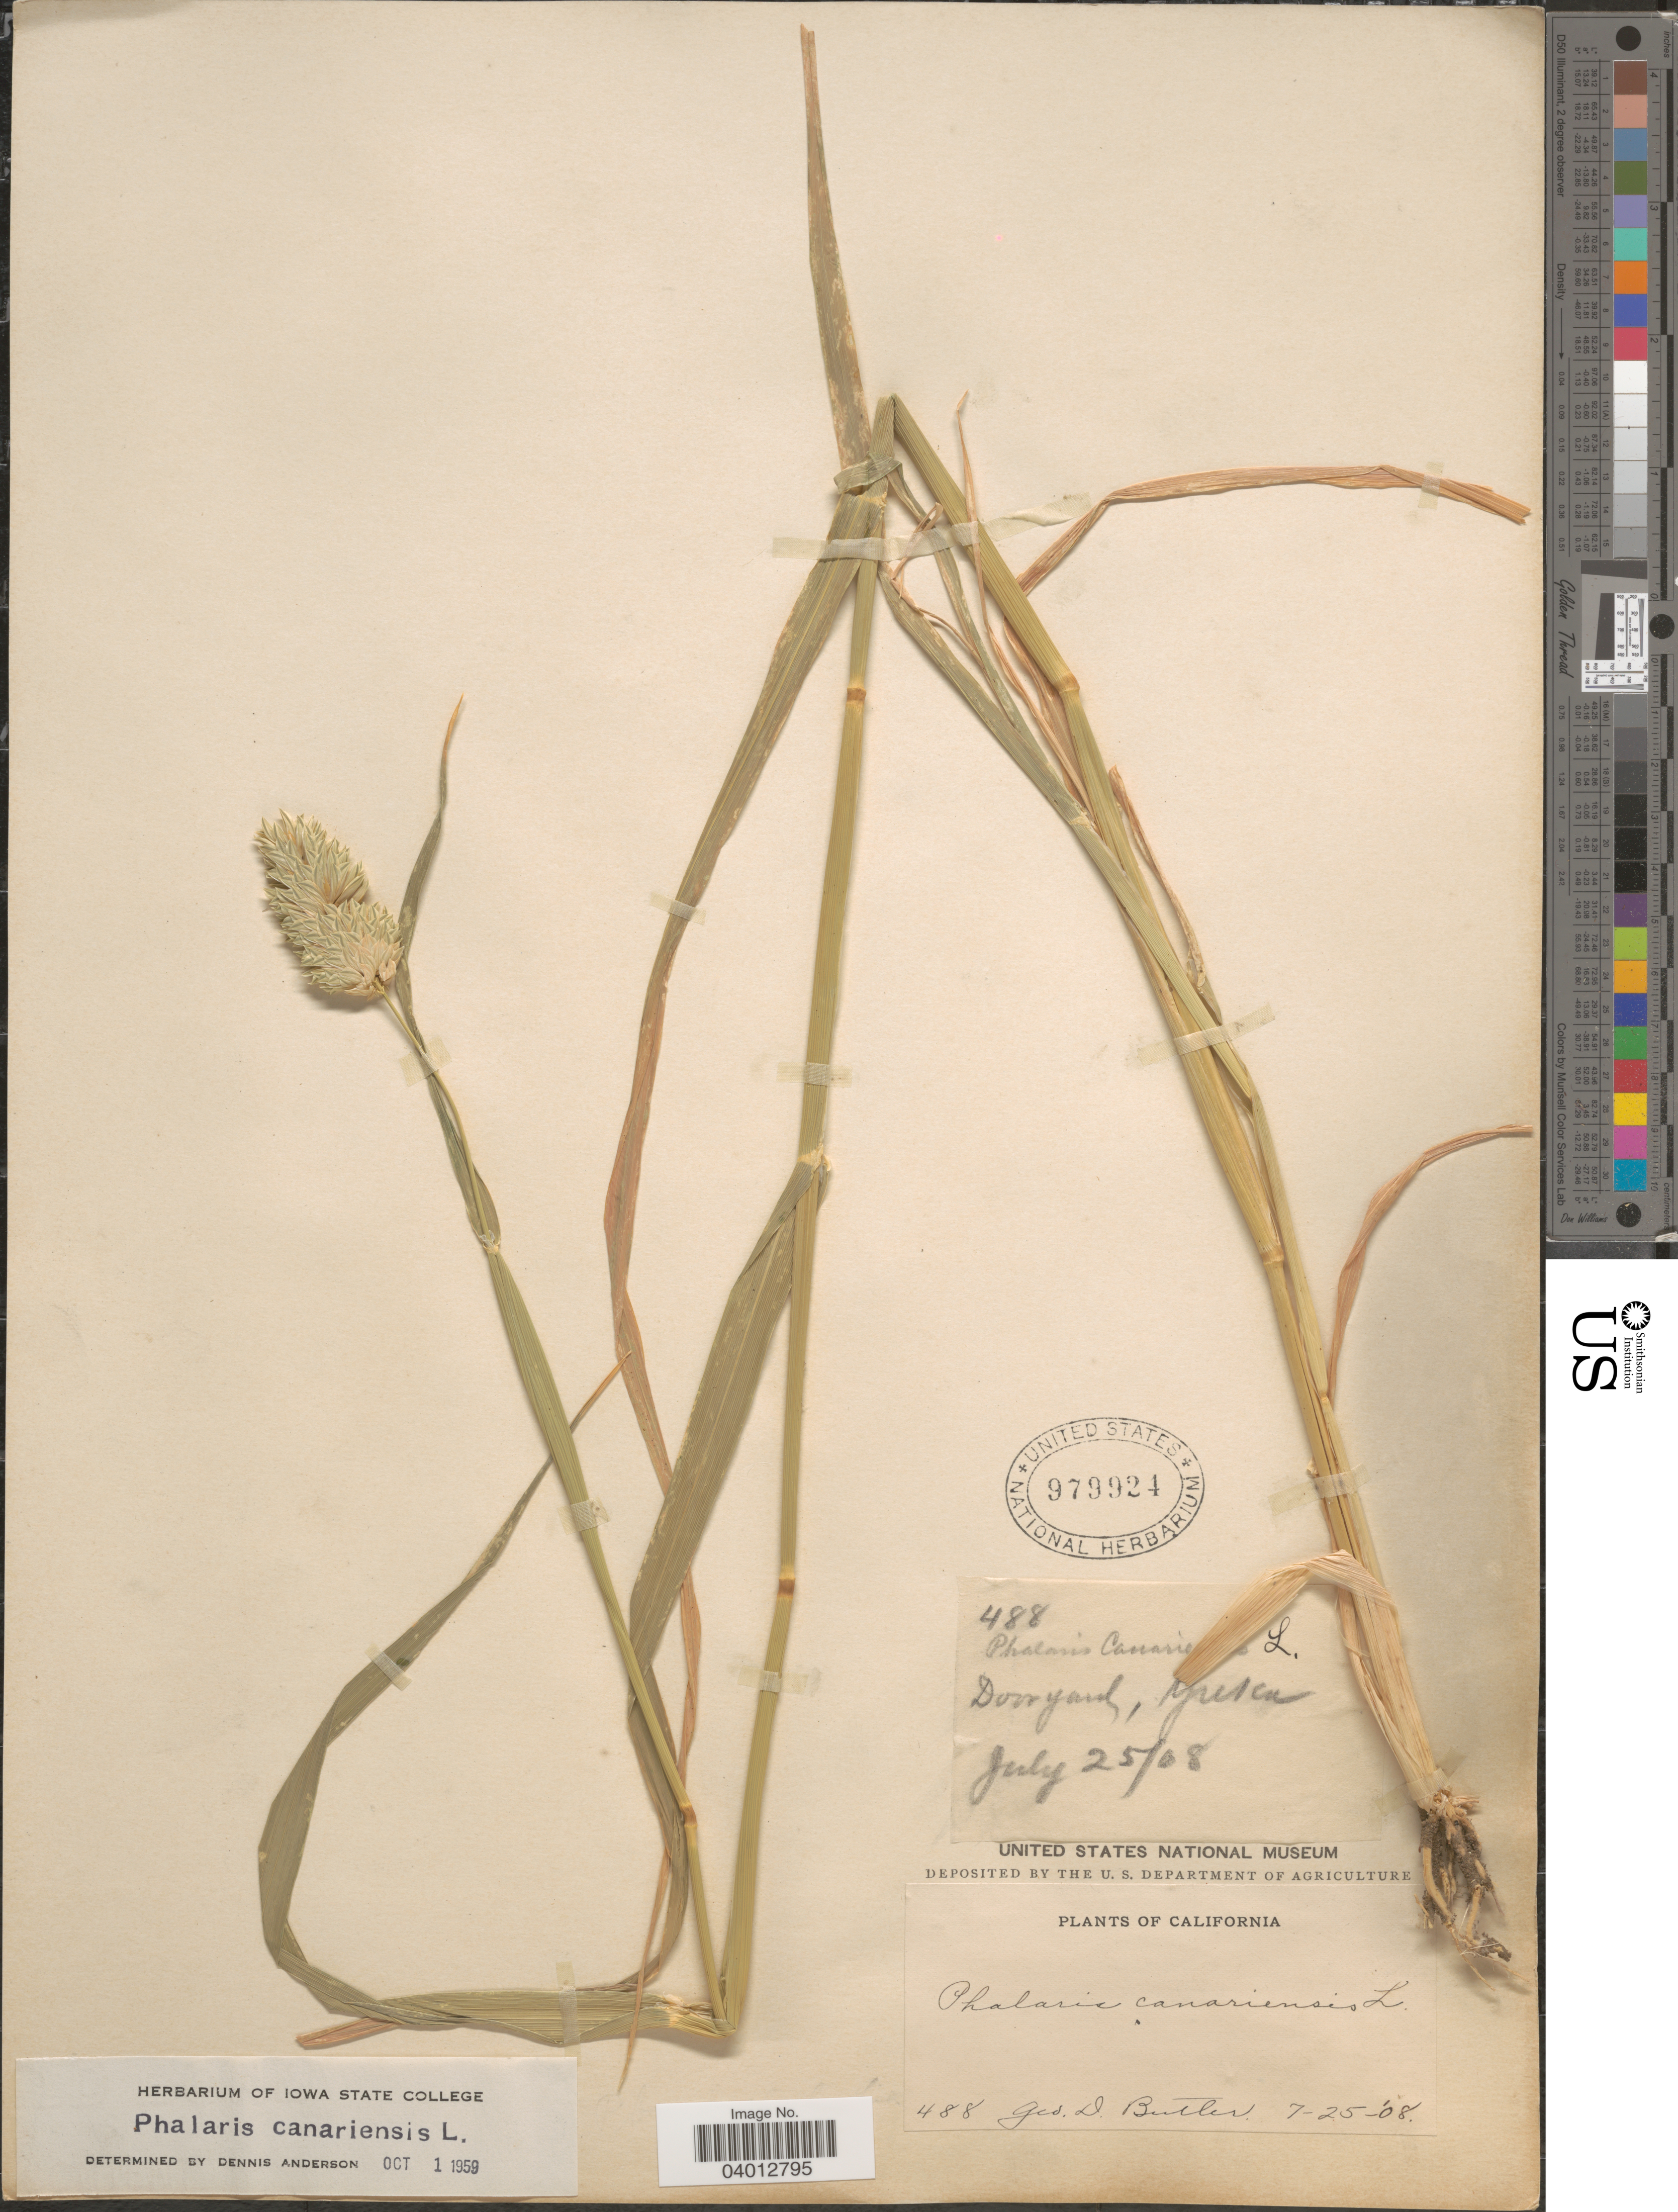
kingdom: Plantae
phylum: Tracheophyta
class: Liliopsida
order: Poales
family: Poaceae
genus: Phalaris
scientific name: Phalaris canariensis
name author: L.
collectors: G. D. Butler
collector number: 488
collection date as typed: Transcribed d/m/y: 25/7/8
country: United States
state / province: California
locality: Dooryard, Yreka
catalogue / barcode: US 979924